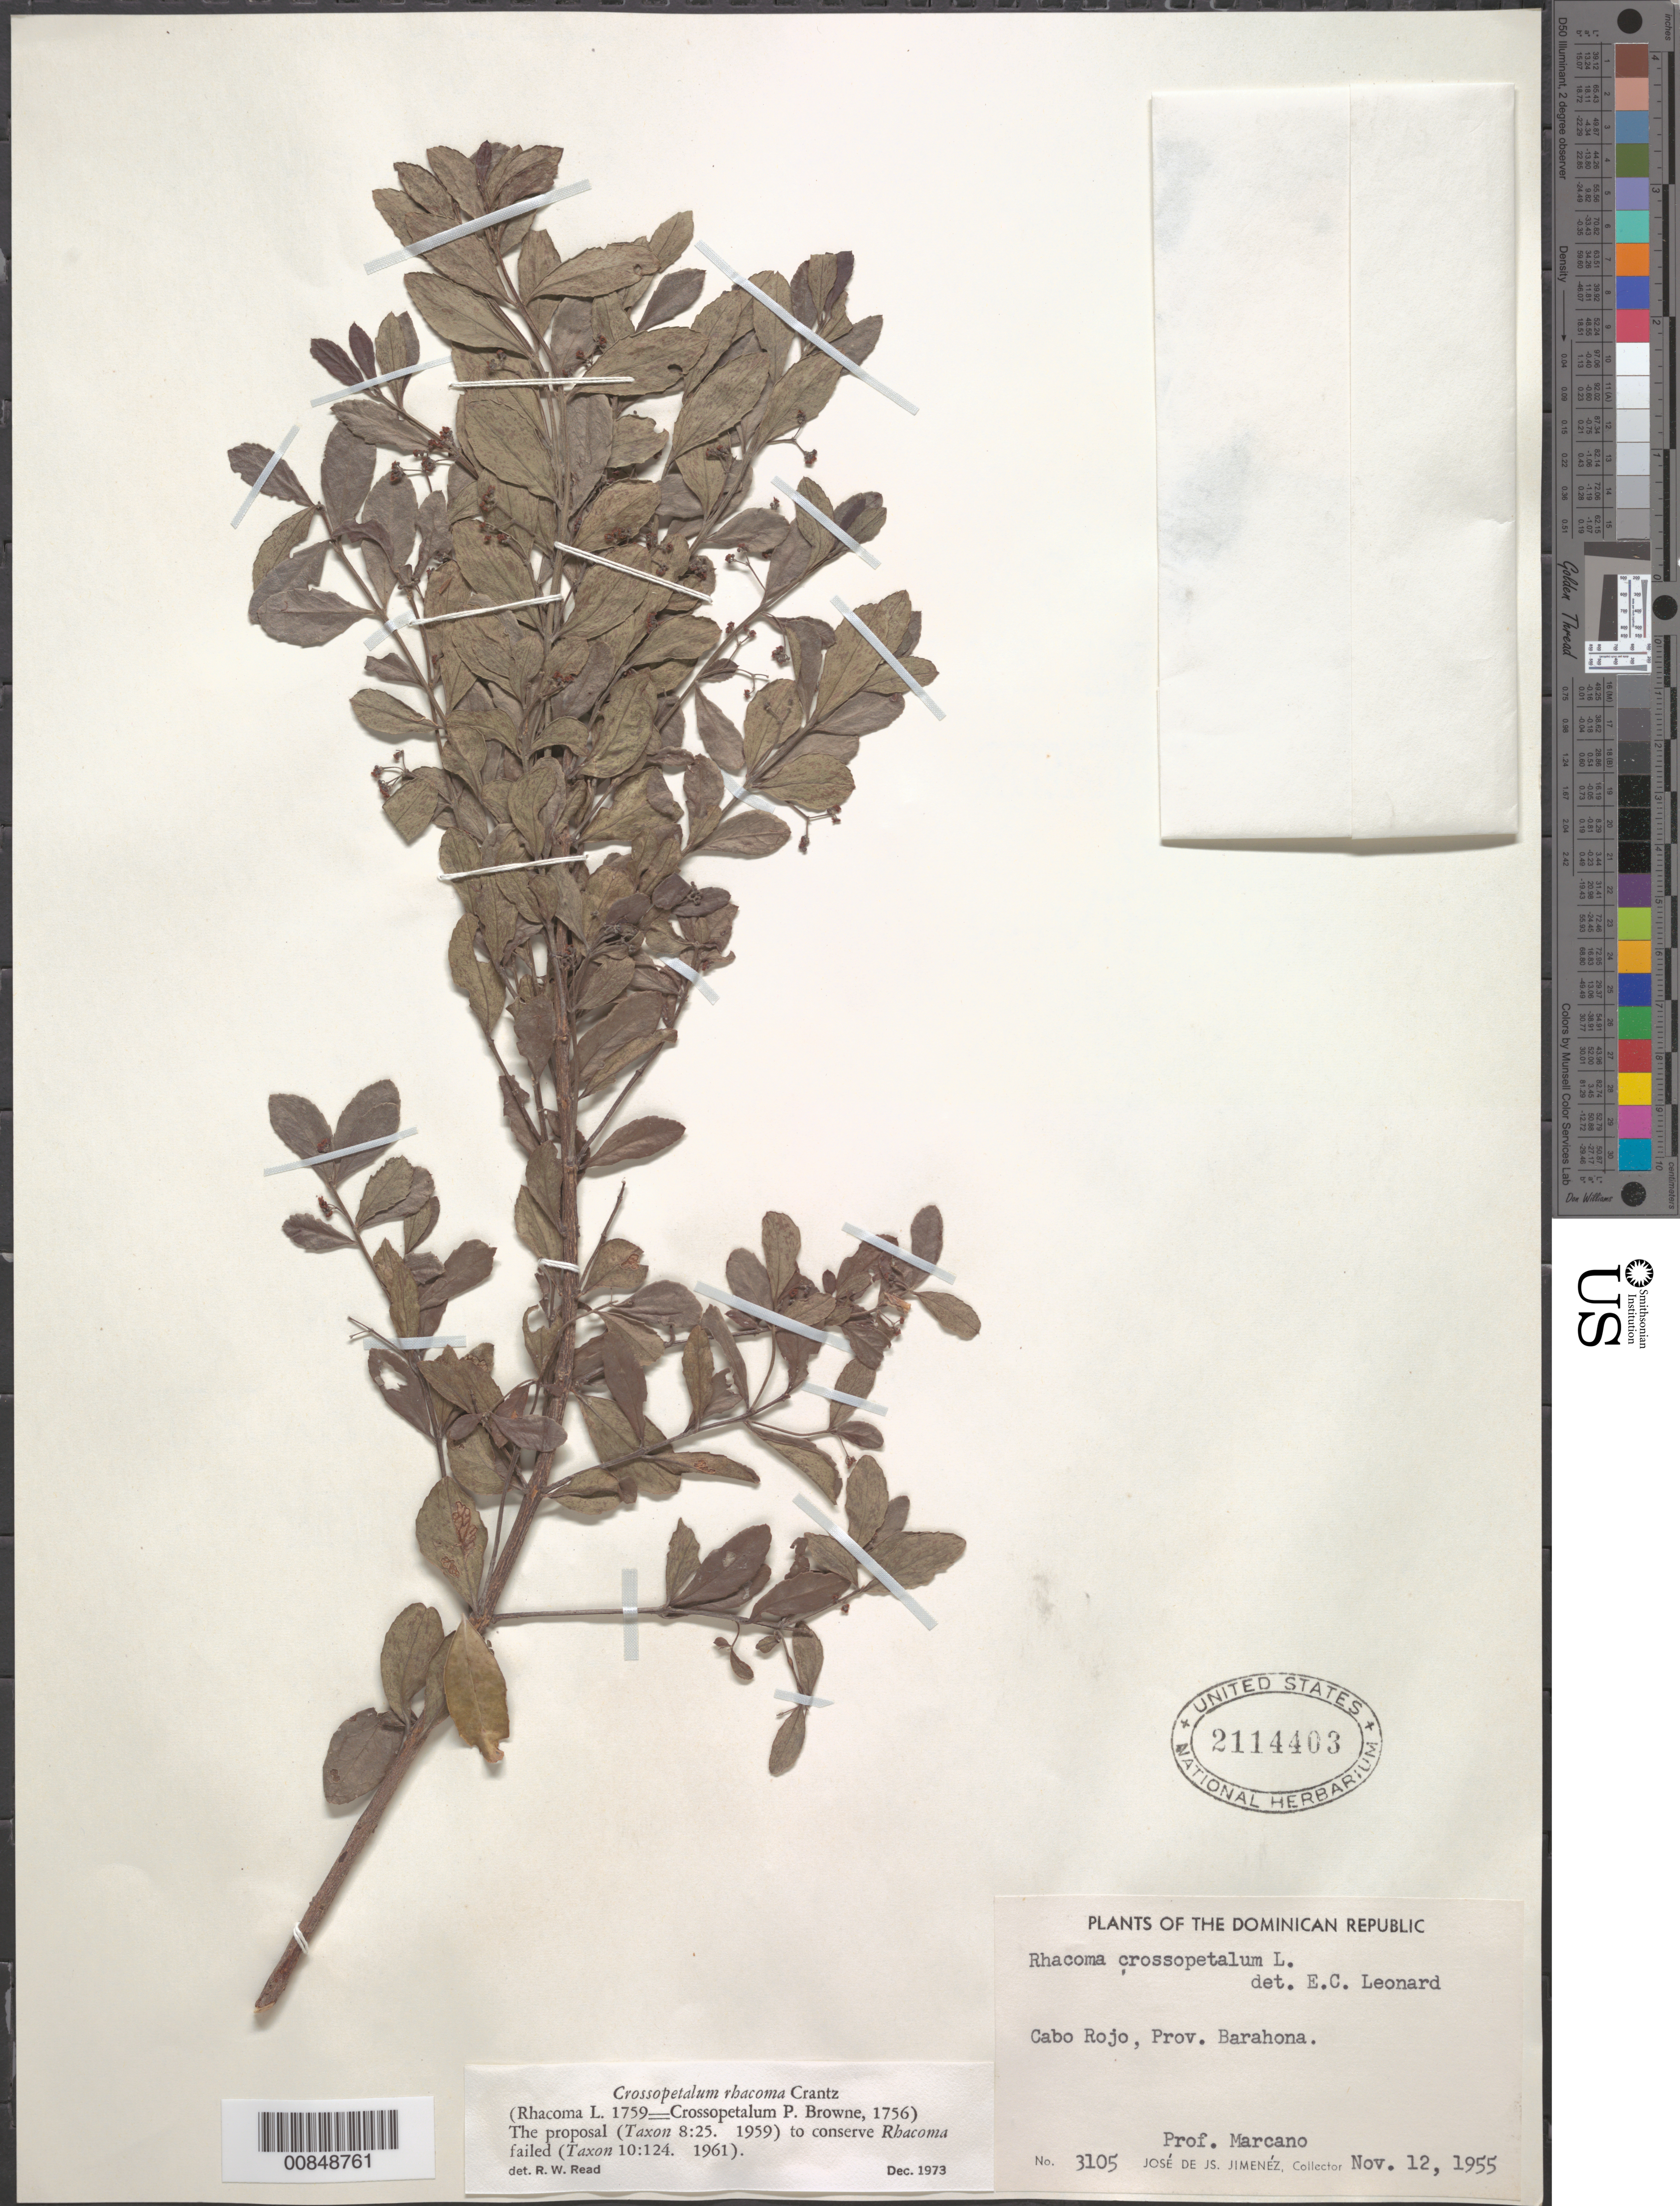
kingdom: Plantae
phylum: Tracheophyta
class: Magnoliopsida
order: Celastrales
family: Celastraceae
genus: Crossopetalum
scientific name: Crossopetalum rhacoma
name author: Crantz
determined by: Read, Robert W., (US), NMNH (UNITED STATES)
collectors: E. J. Marcano F. & J. J. Jiménez Almonte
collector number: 3105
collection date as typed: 12 Nov 1955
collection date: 1955-11-12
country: Dominican Republic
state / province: Barahona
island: Hispaniola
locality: Cabo Rojo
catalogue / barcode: US 2114403